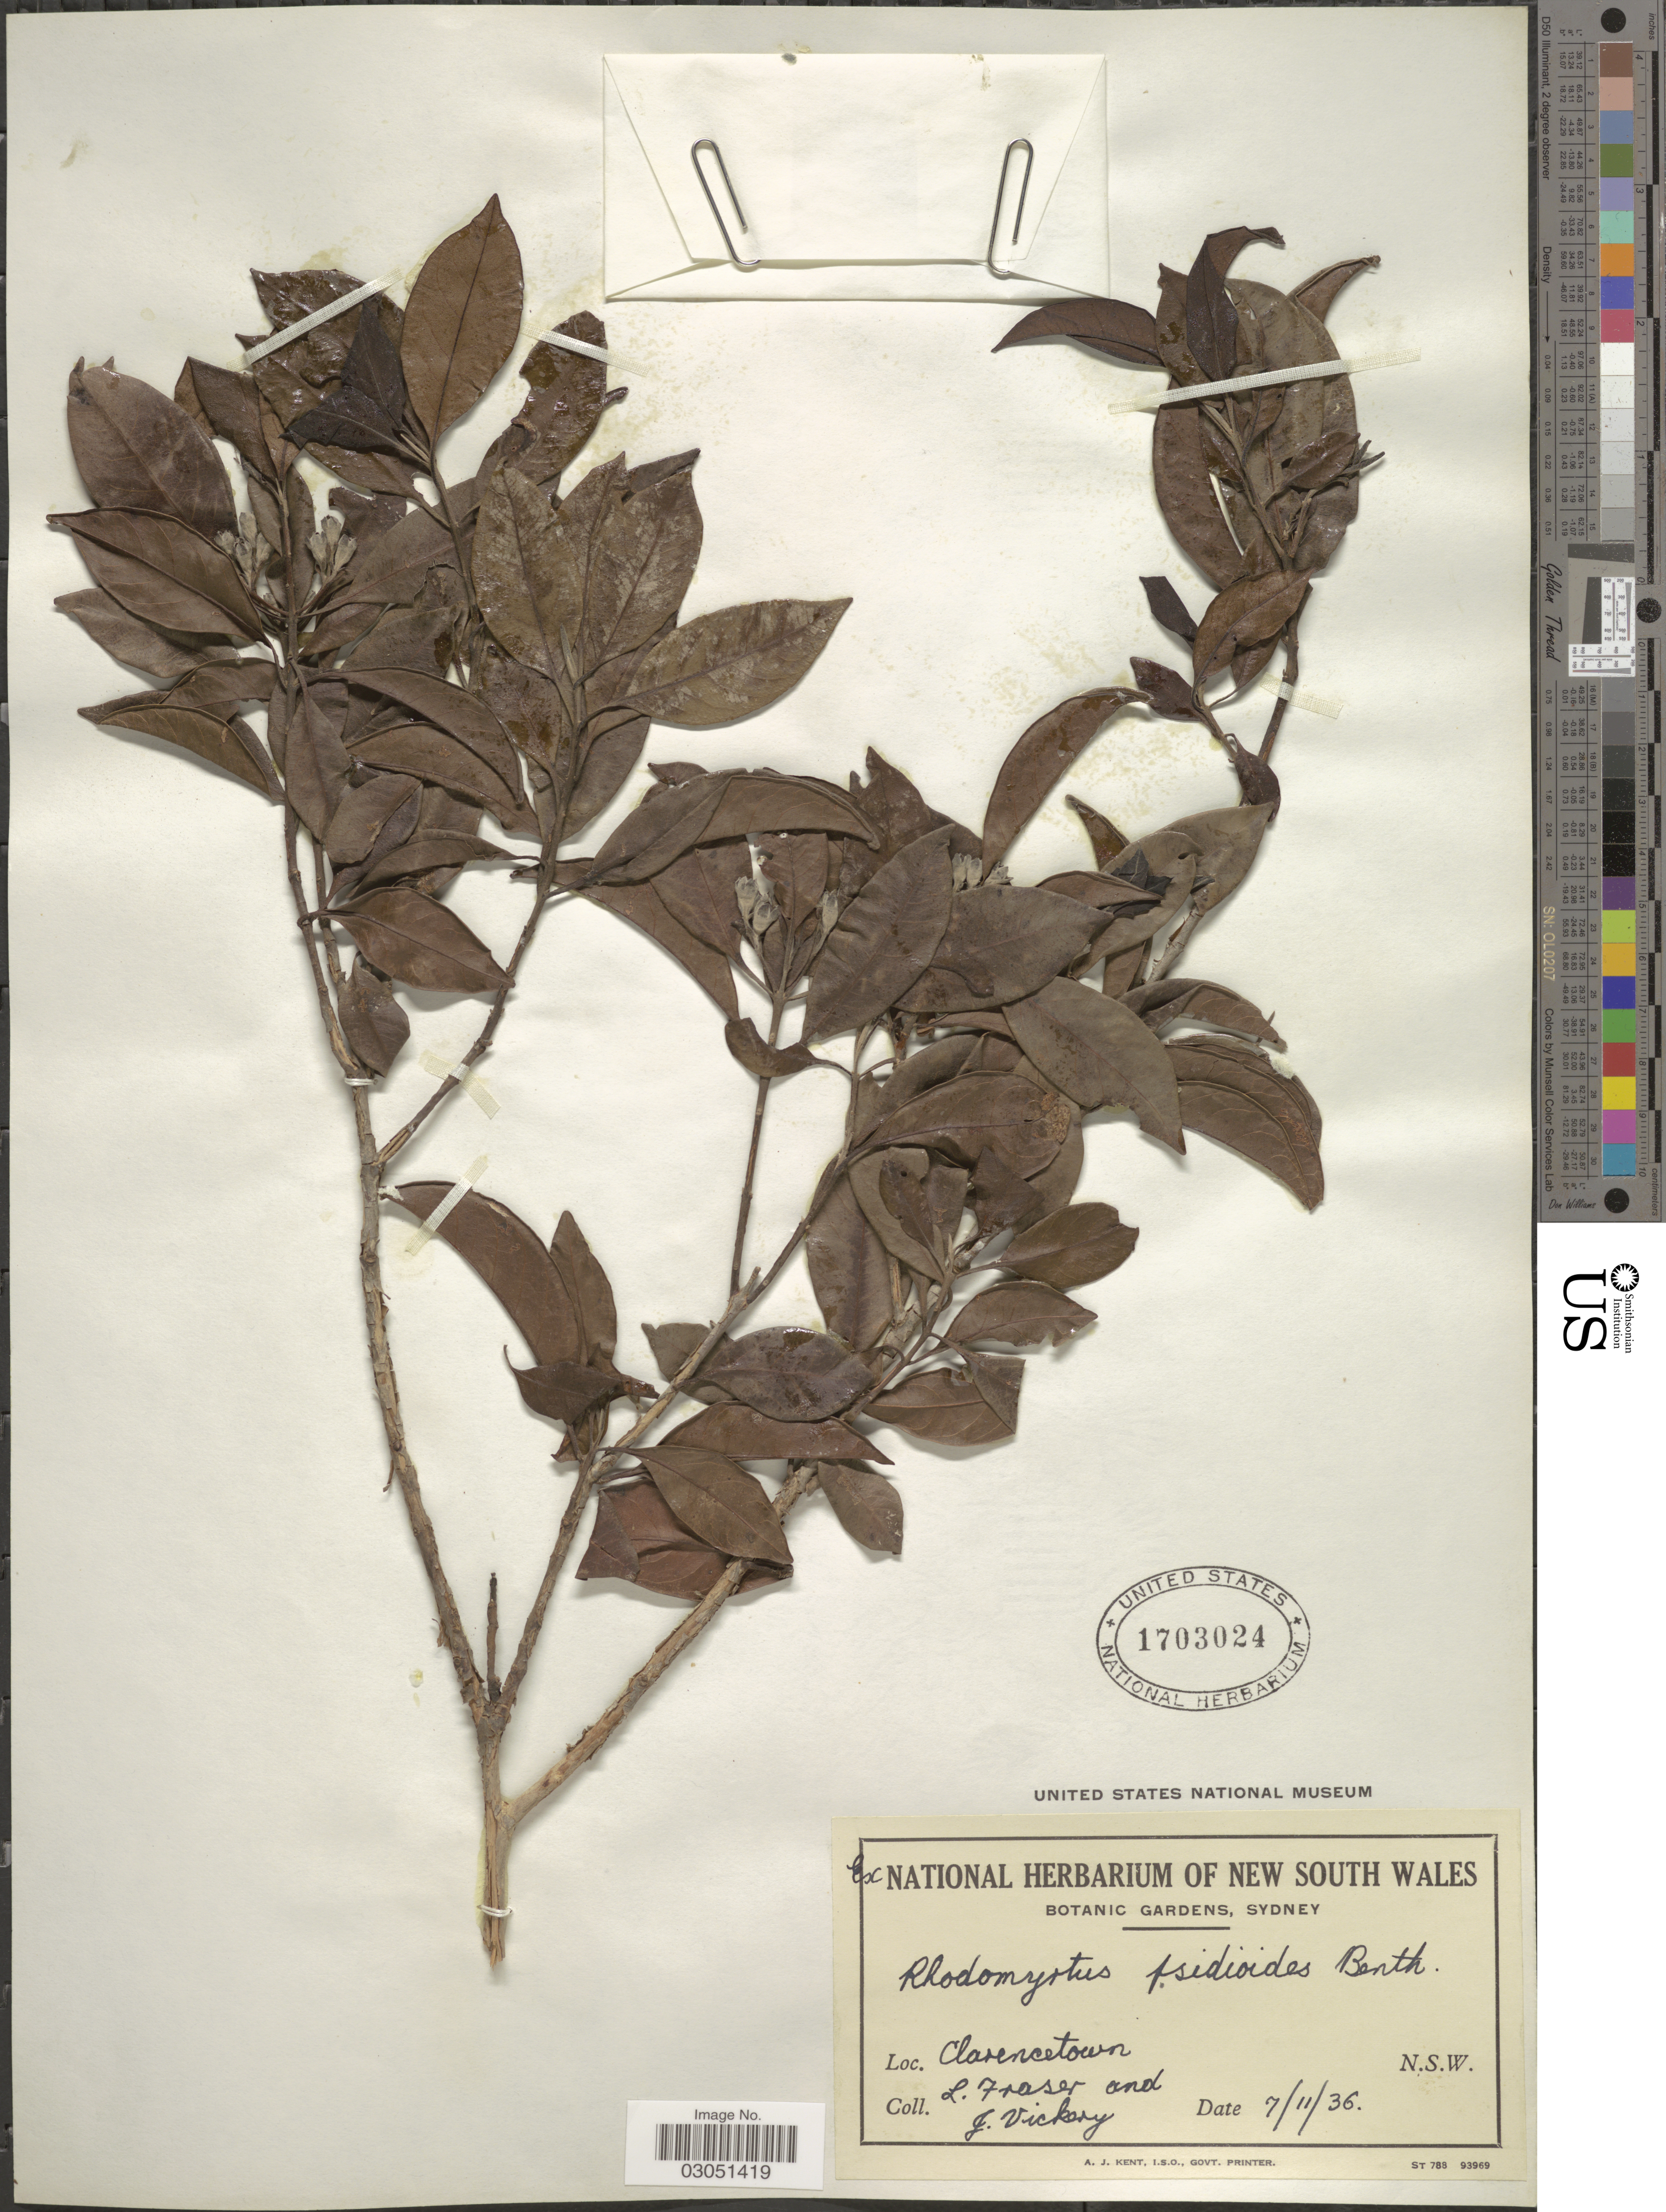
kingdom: Plantae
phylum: Tracheophyta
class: Magnoliopsida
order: Myrtales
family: Myrtaceae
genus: Rhodomyrtus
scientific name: Rhodomyrtus psidioides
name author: (G. Don) Benth.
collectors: L. Fraser & J. Vickery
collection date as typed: Transcribed d/m/y: 7/11/36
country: Australia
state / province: New South Wales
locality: Clarencetown.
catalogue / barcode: US 1703024